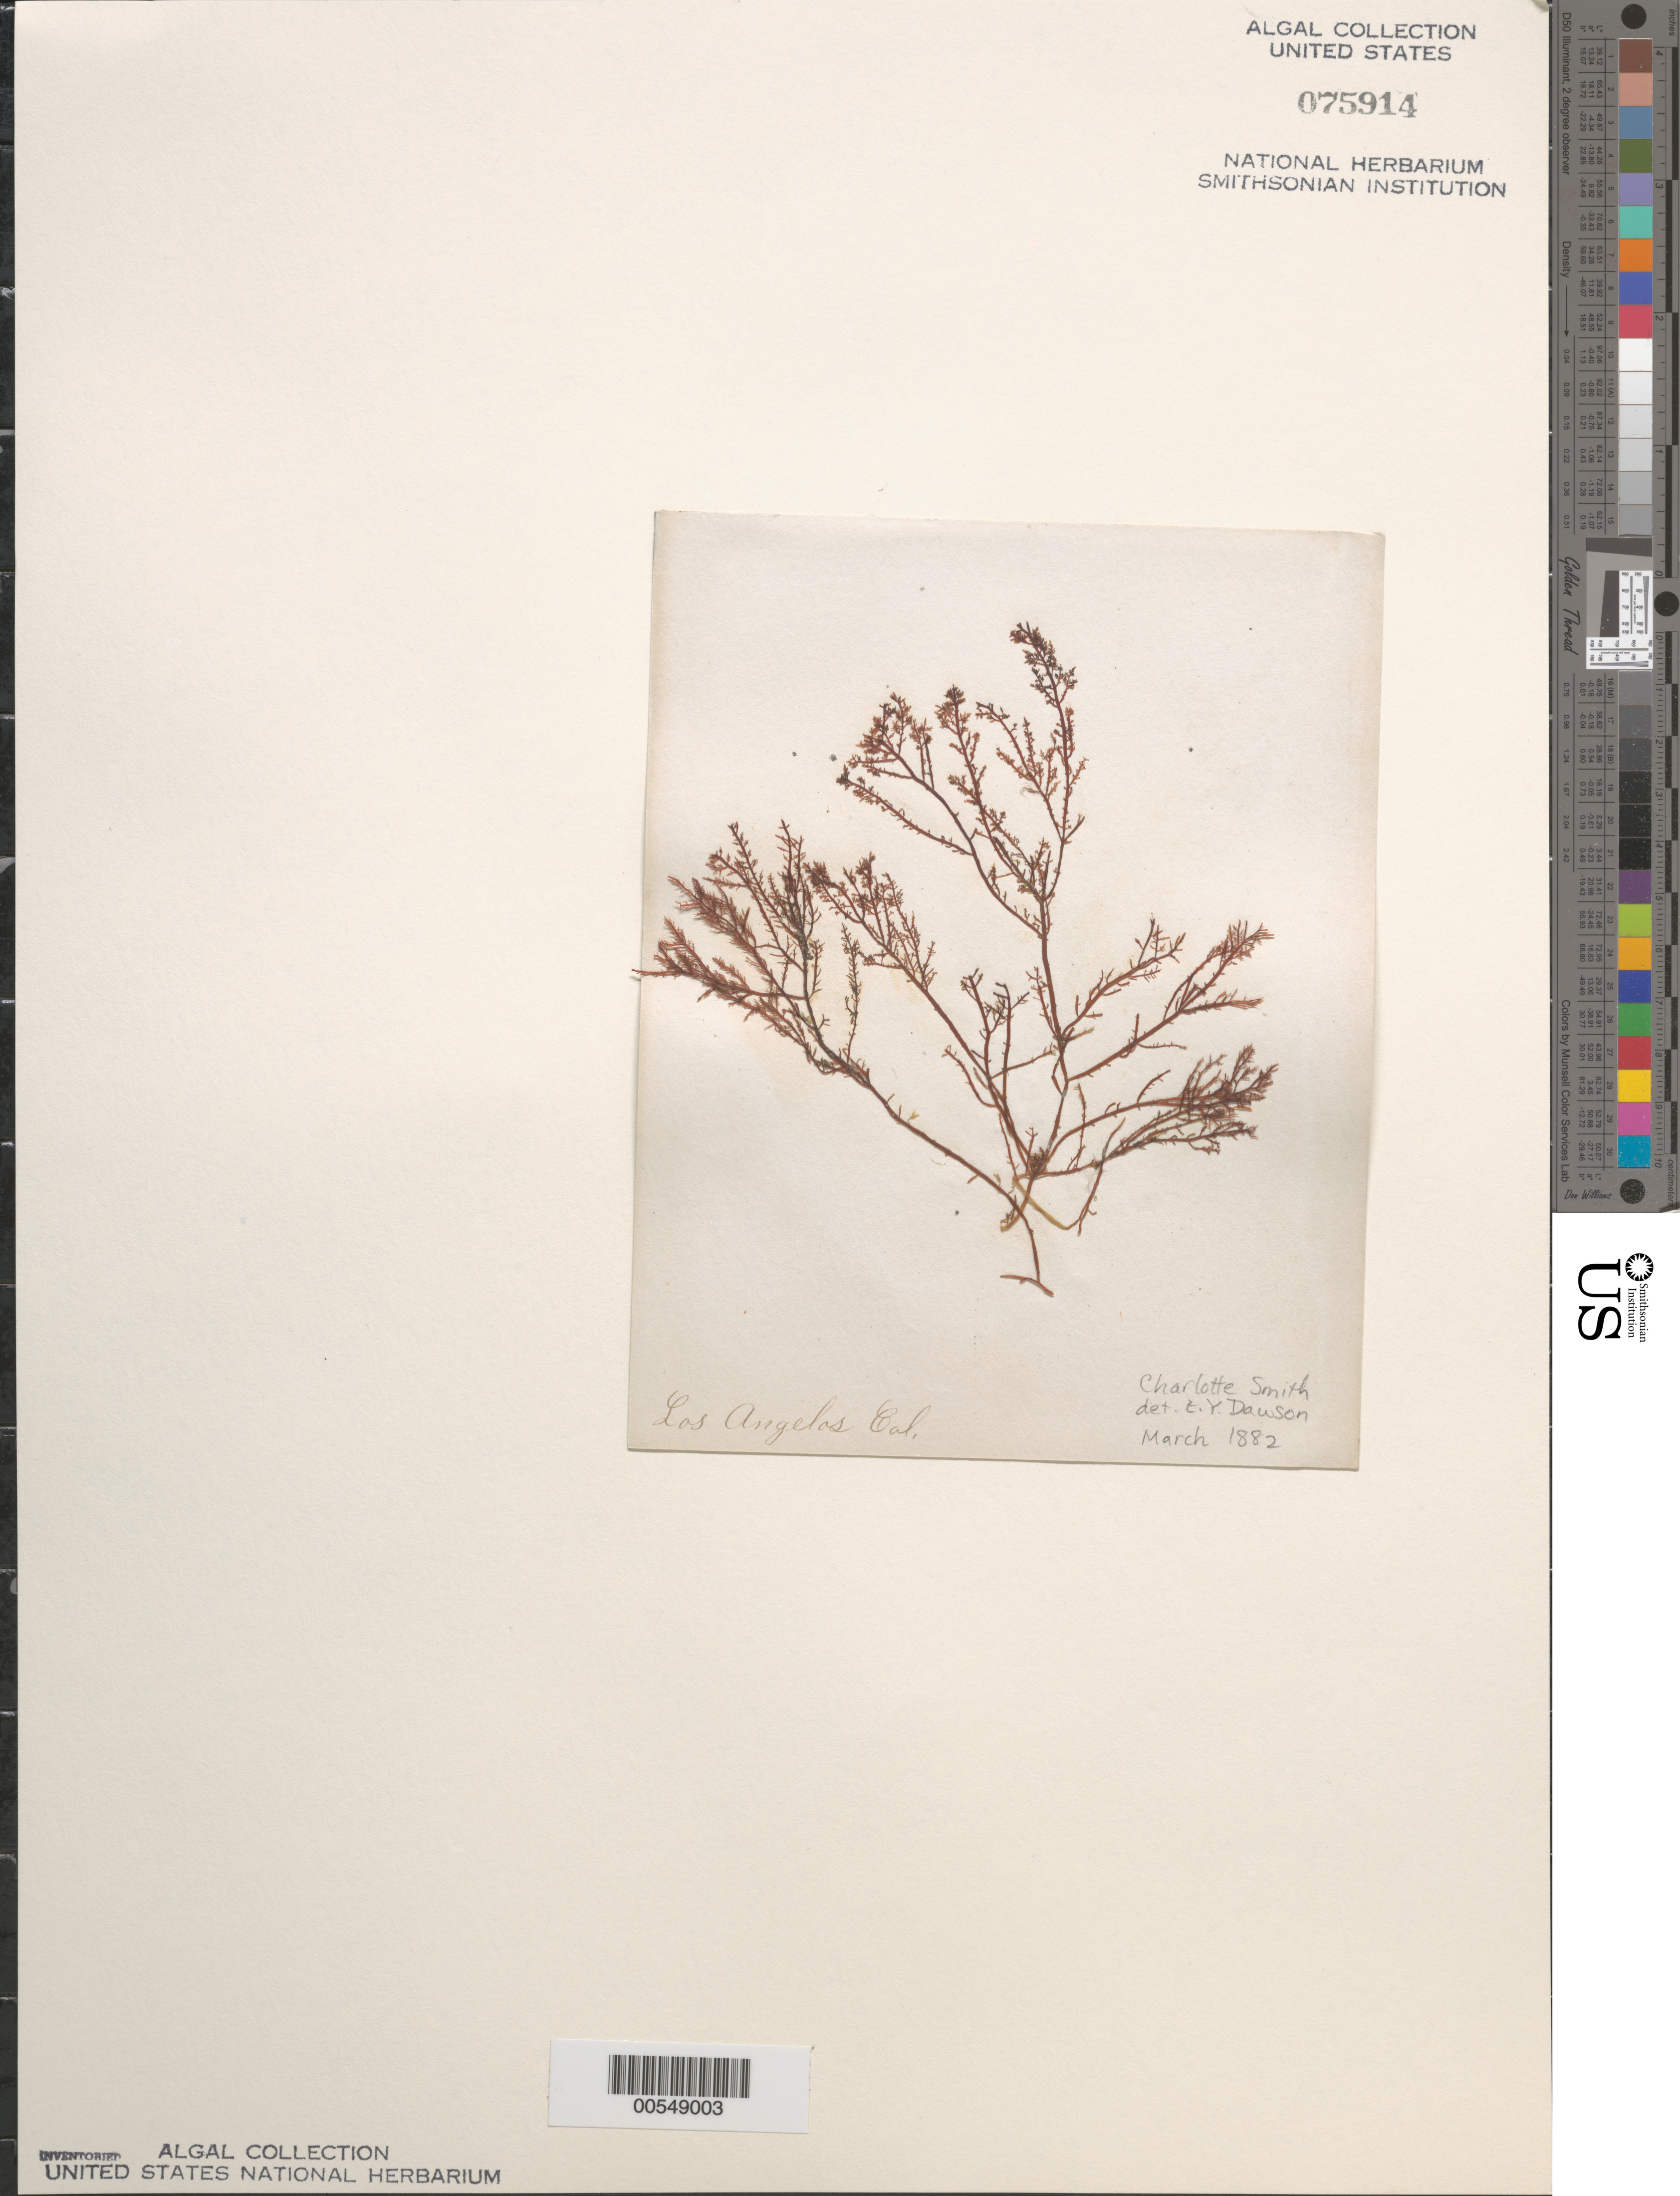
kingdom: Plantae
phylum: Rhodophyta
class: Florideophyceae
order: Gelidiales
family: Gelidiaceae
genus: Gelidium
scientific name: Gelidium sp.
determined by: Dawson, E. Y.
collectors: C. Smith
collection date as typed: Mar 1882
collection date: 1882-03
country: United States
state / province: California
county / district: Los Angeles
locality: Los Angeles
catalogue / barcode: US 75914